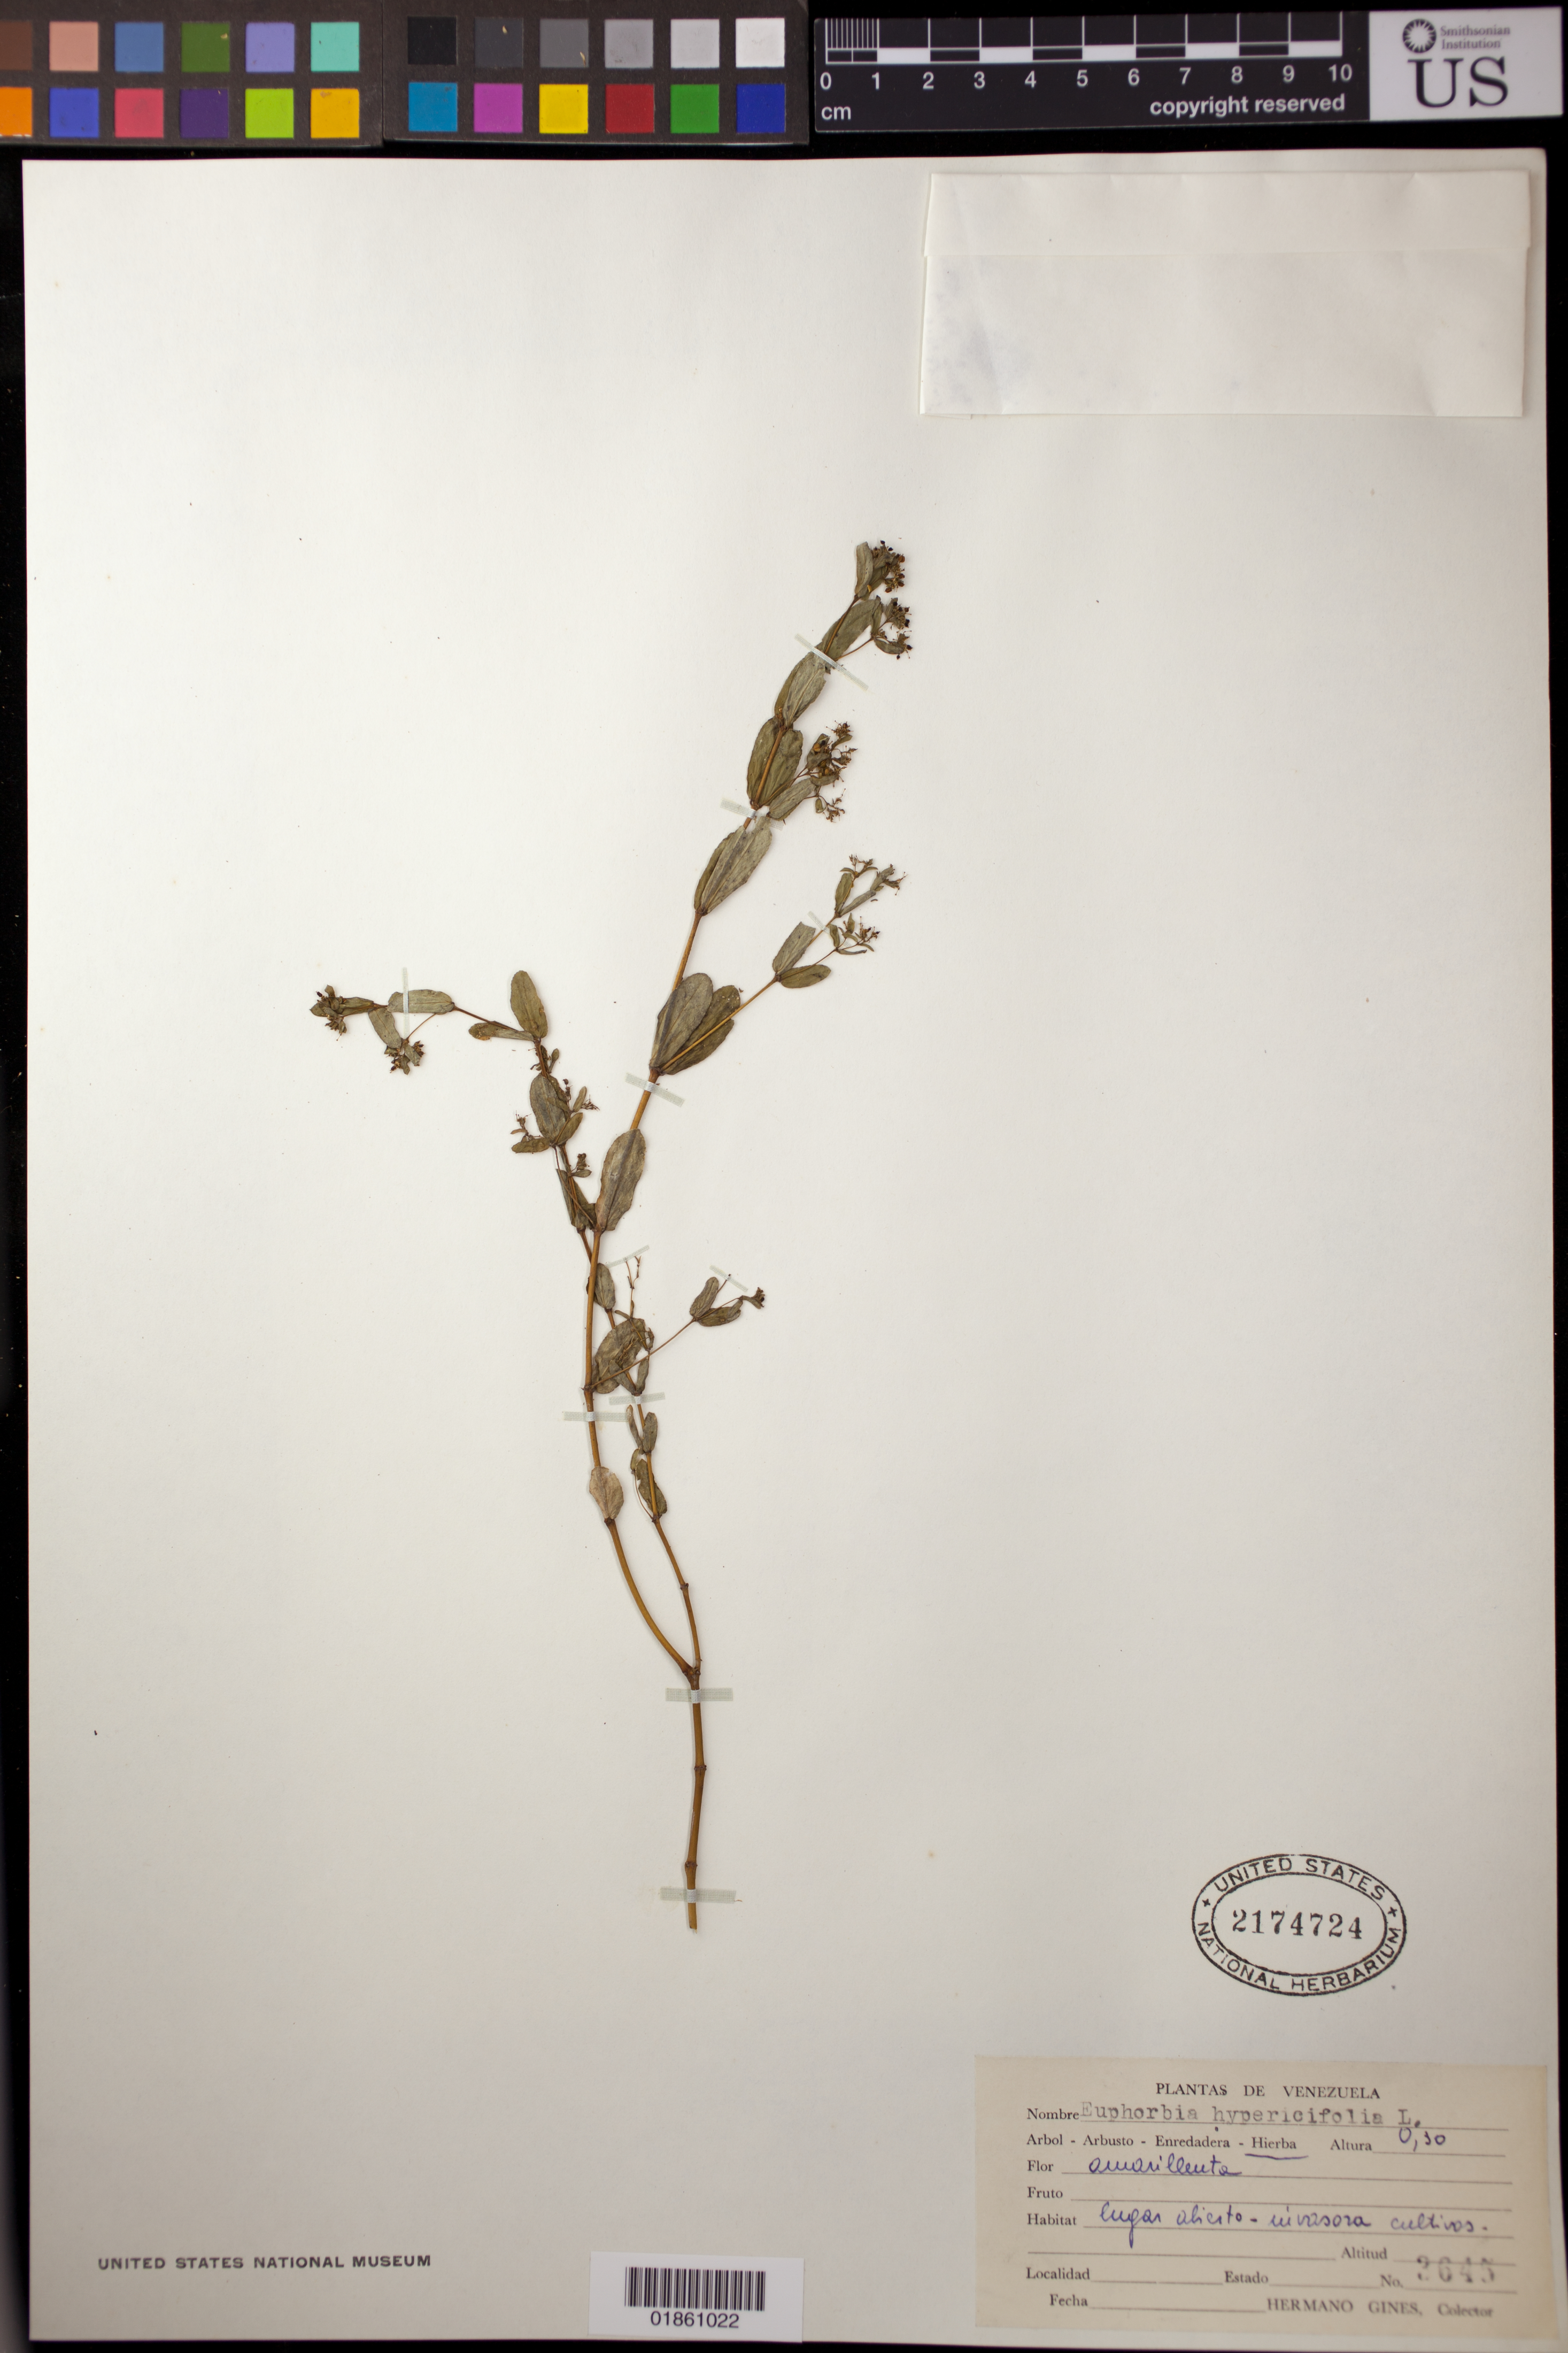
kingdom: Plantae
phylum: Tracheophyta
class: Magnoliopsida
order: Malpighiales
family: Euphorbiaceae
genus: Euphorbia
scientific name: Euphorbia hypericifolia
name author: L.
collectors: Bro. Gines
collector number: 3645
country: Venezuela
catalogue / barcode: US 2174724